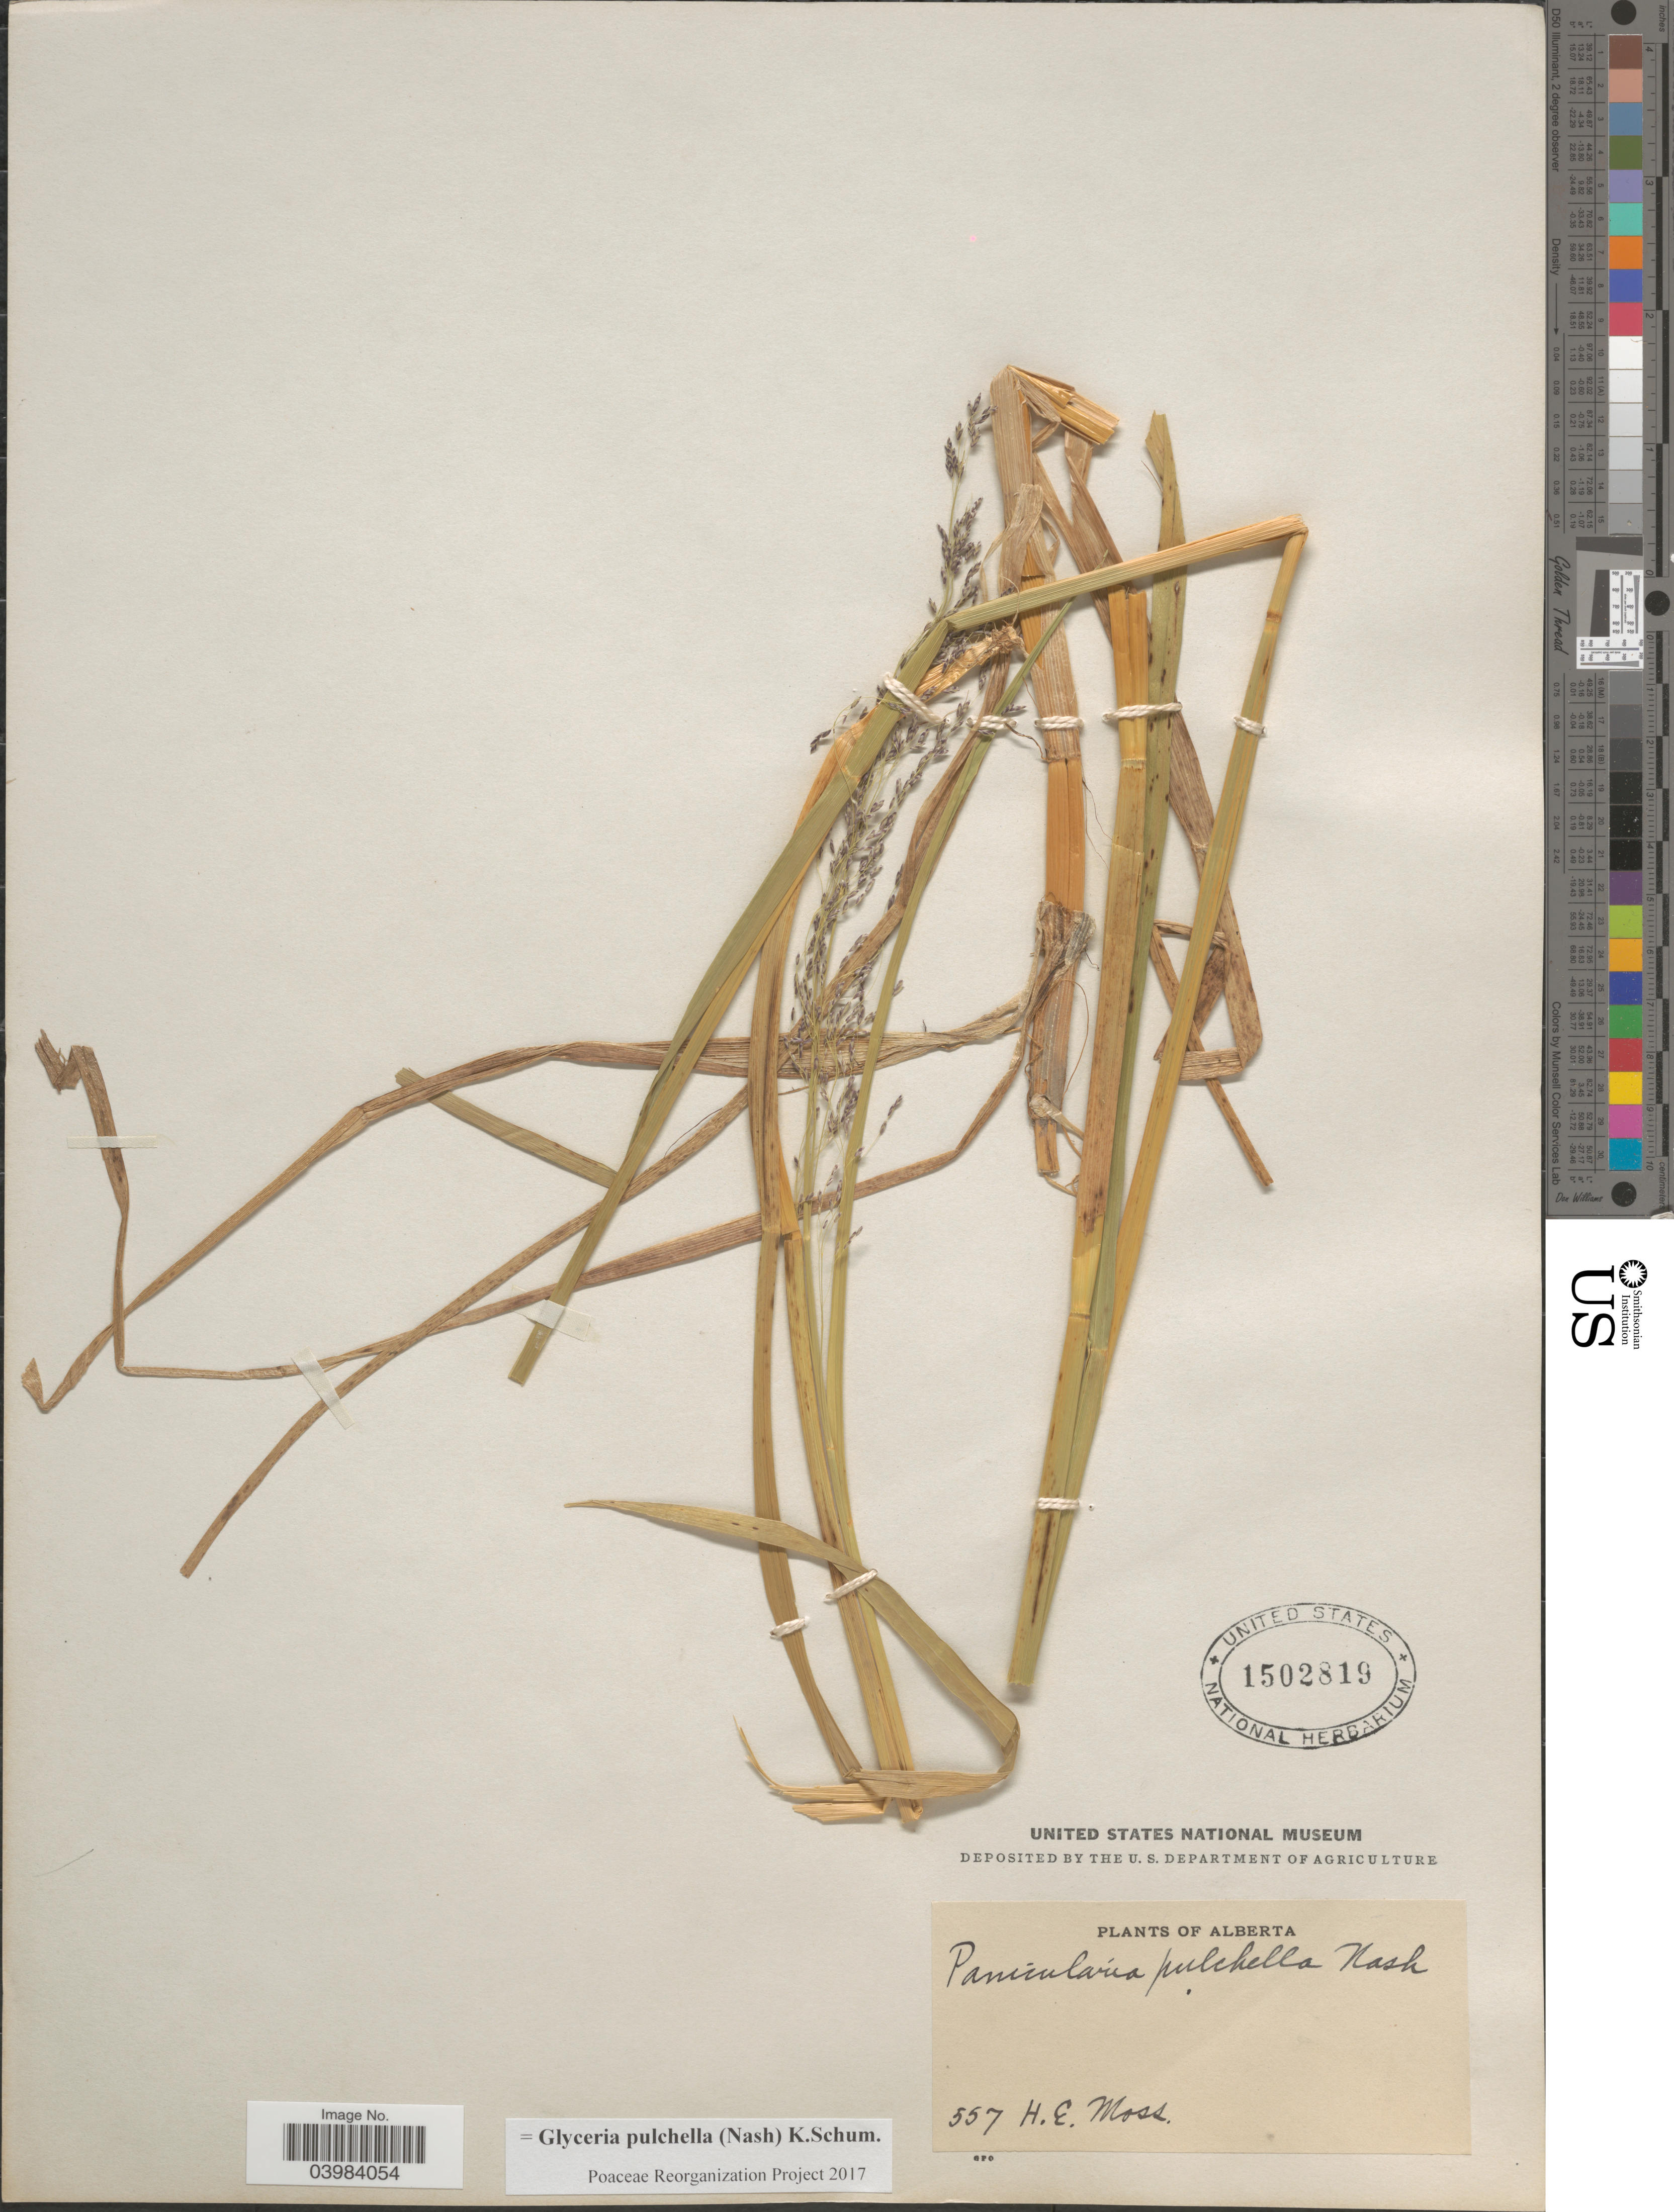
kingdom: Plantae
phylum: Tracheophyta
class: Liliopsida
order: Poales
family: Poaceae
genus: Glyceria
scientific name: Glyceria pulchella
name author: (Nash) K. Schum.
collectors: H. Moss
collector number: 557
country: Canada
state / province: Alberta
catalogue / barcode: US 1502819